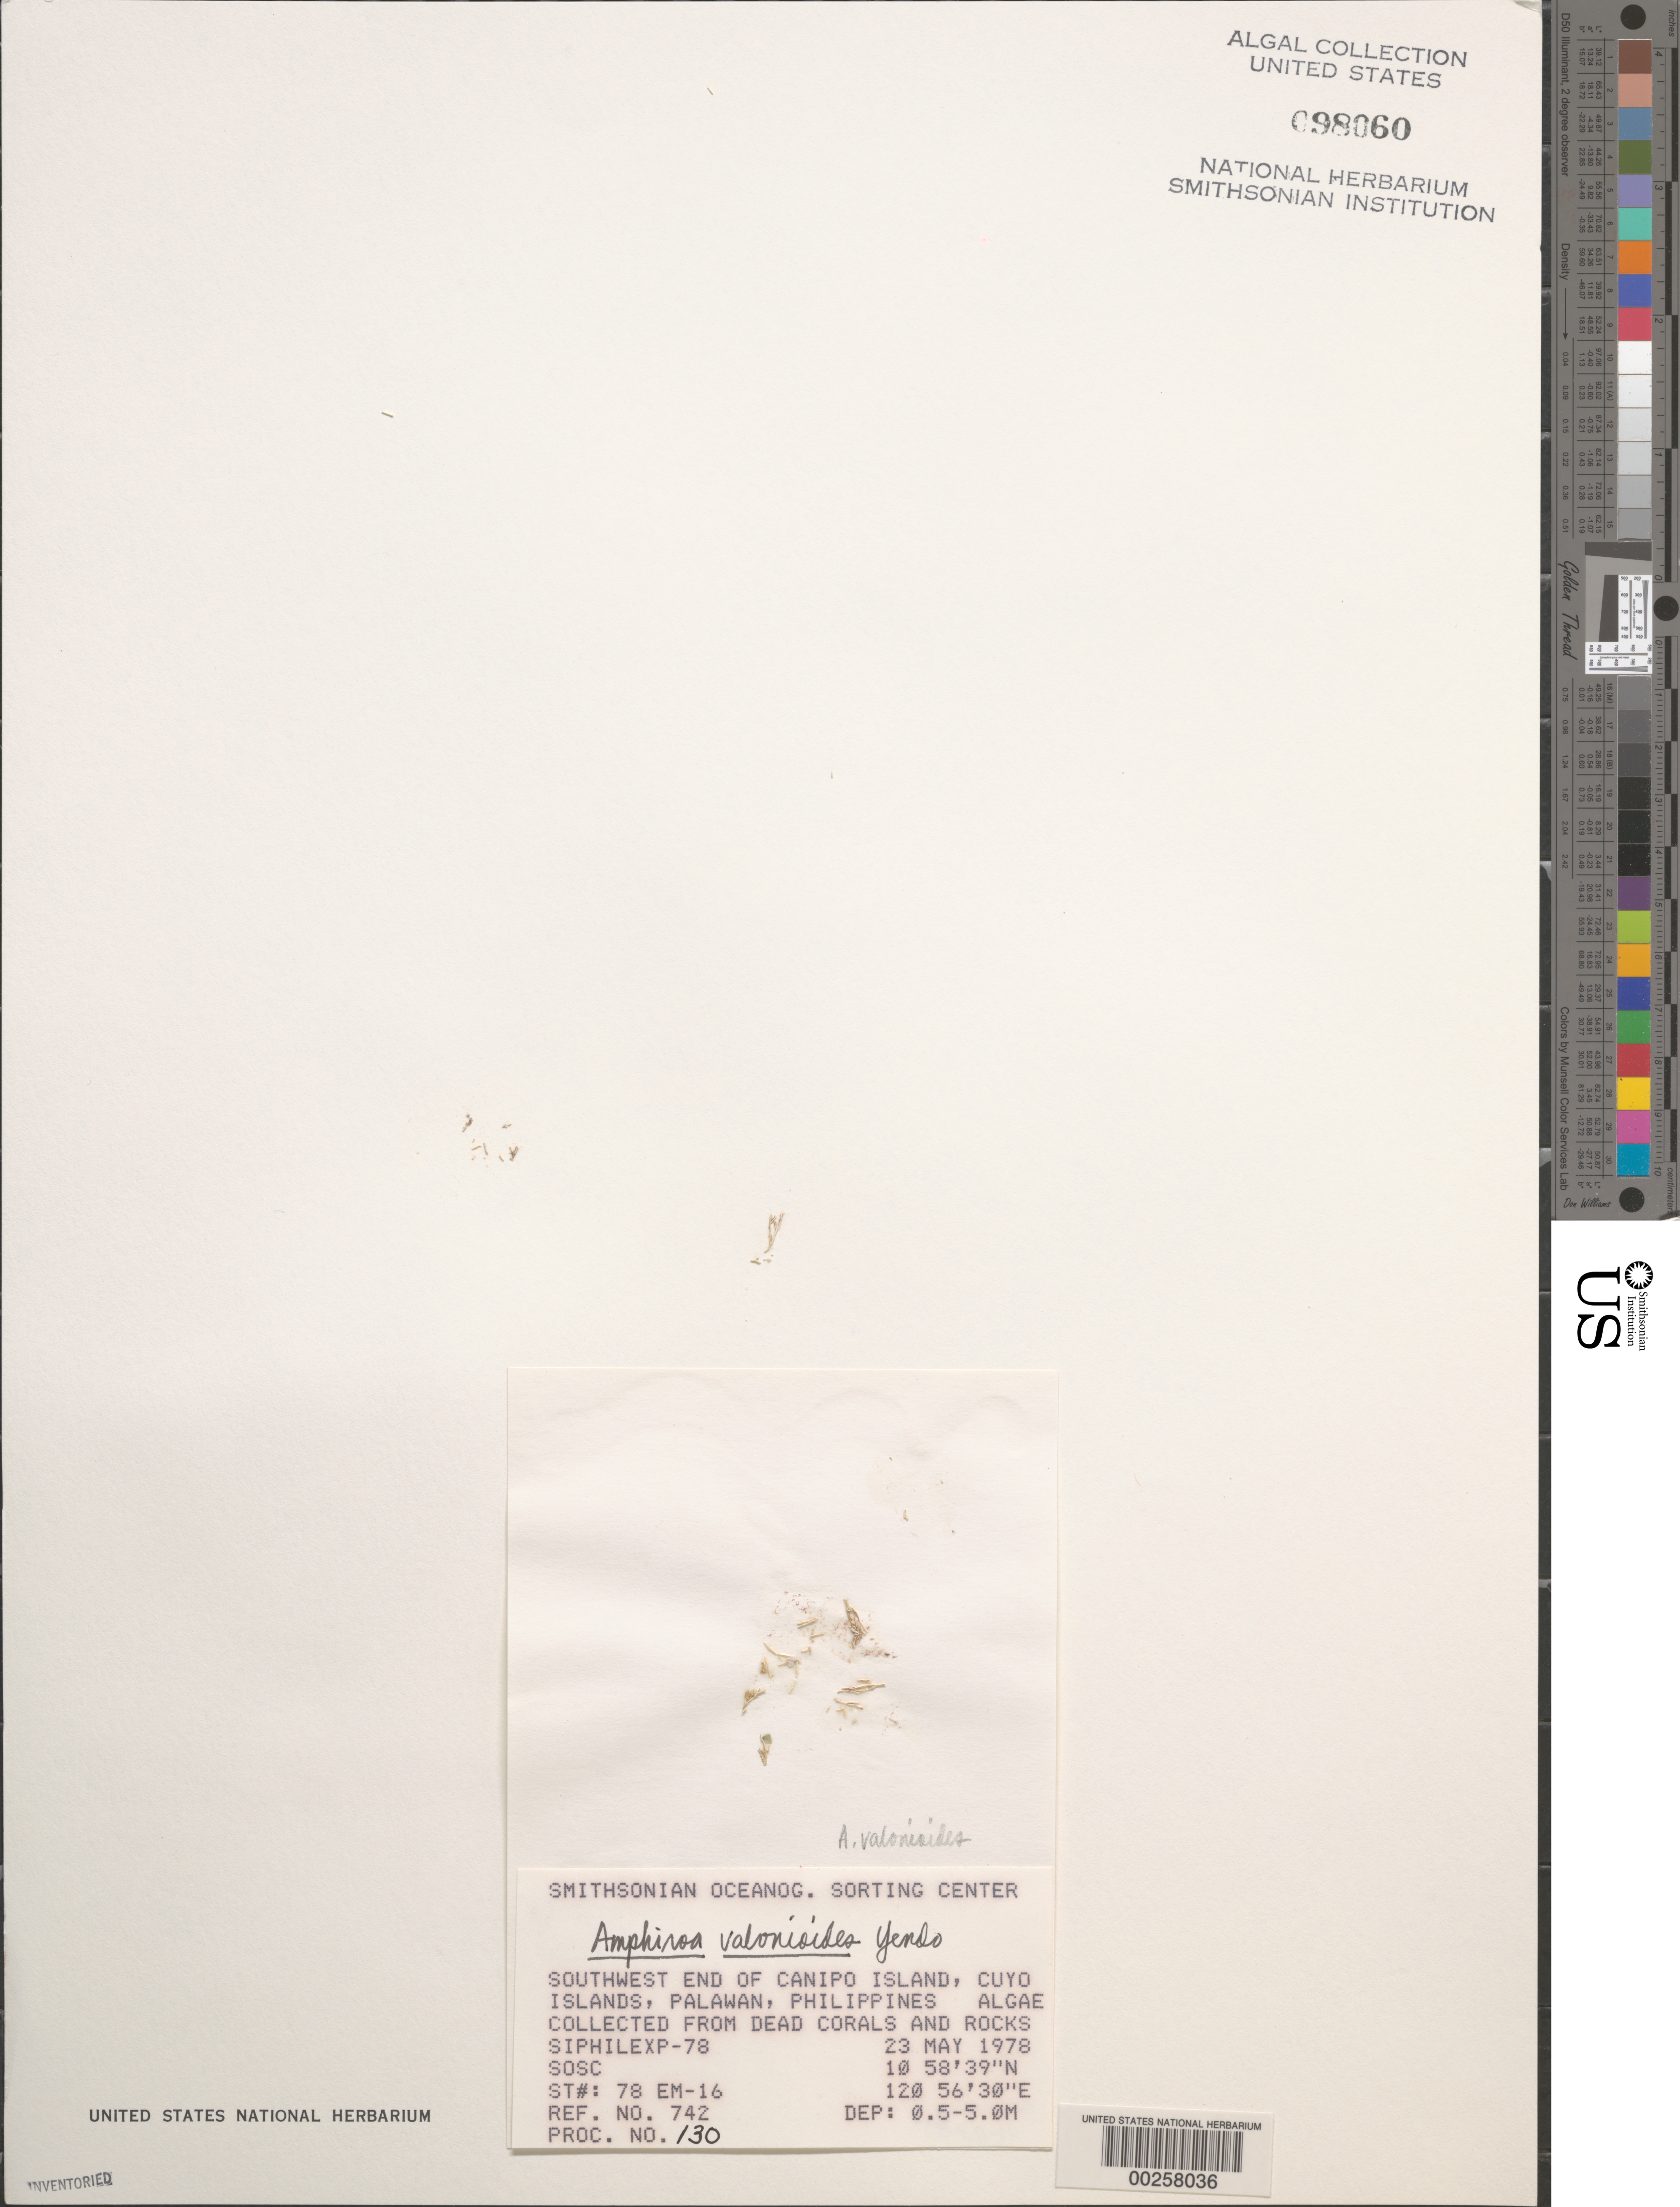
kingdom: Plantae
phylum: Rhodophyta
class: Florideophyceae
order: Corallinales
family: Lithophyllaceae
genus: Amphiroa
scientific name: Amphiroa valonioides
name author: Yendo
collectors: SOSC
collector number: Station 78 Em-16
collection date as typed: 23 May 1978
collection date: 1978-05-23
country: Philippines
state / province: Mimaropa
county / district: Palawan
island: Canipo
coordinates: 10 58' 39" N, 120 56' 30" E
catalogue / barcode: US 98060